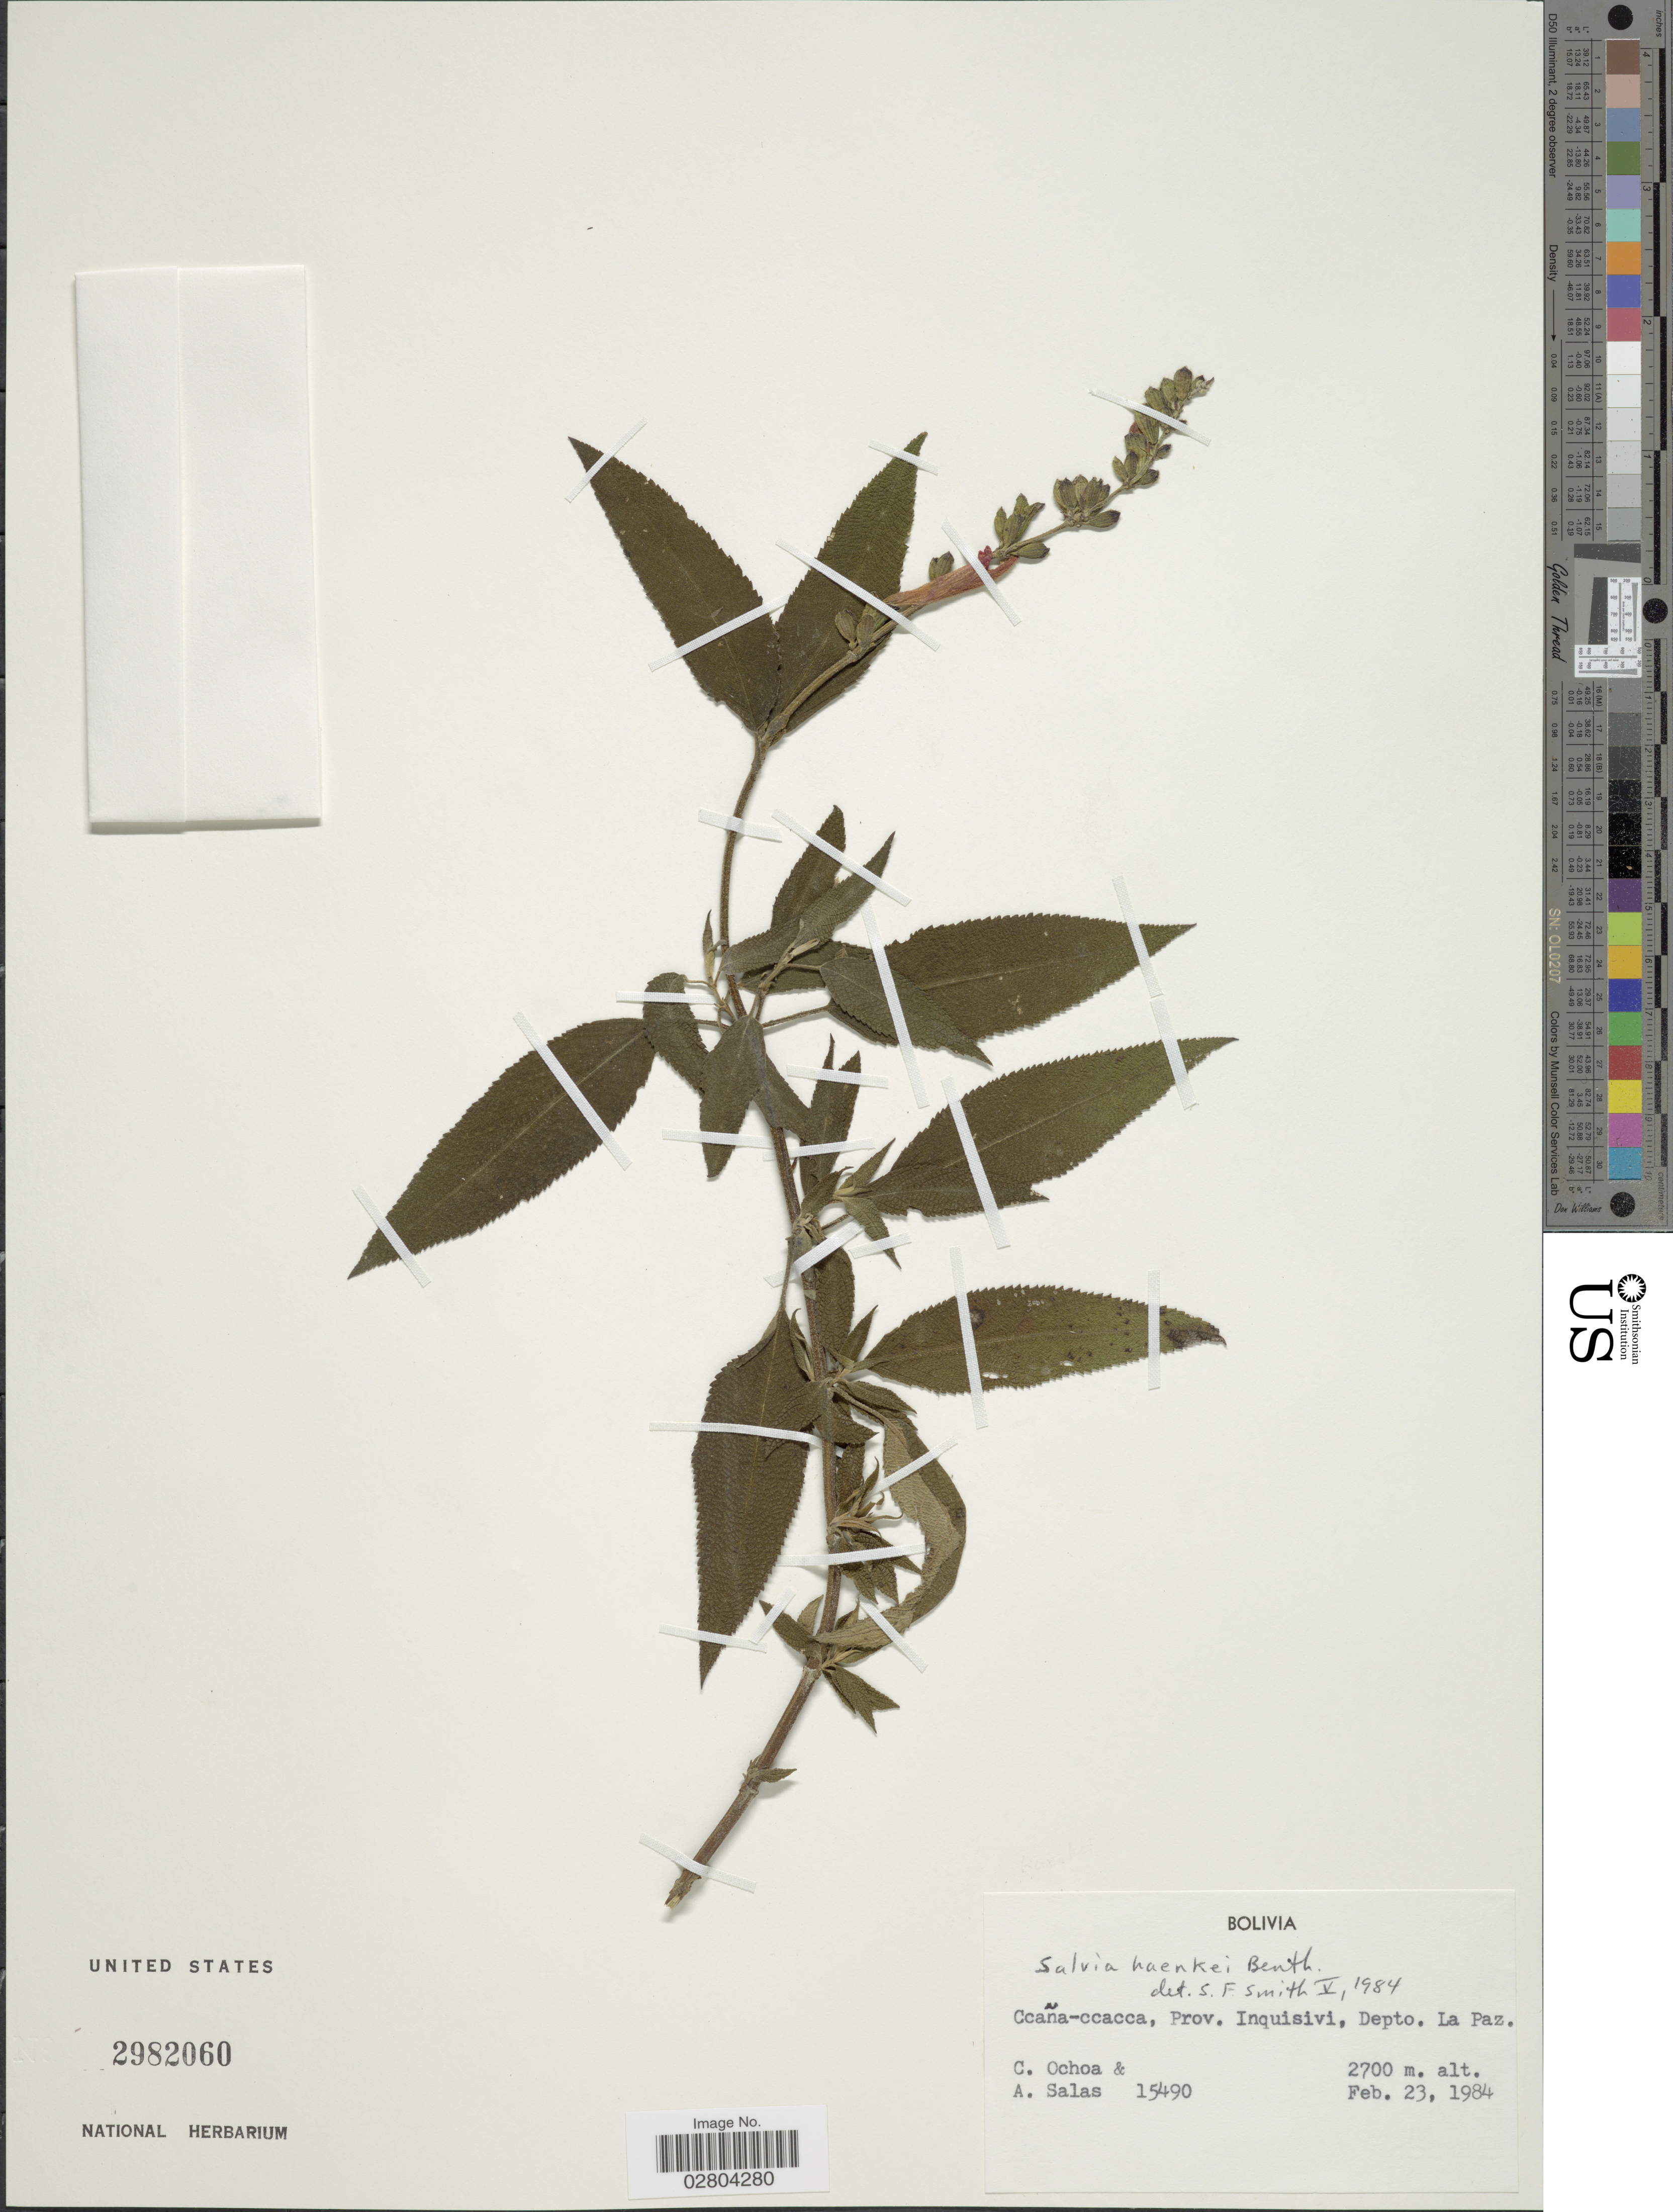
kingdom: Plantae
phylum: Tracheophyta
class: Magnoliopsida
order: Lamiales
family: Lamiaceae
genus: Salvia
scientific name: Salvia haenkei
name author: Benth.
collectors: C. Ochoa & A. Salas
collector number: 15490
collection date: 1984-02-23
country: Bolivia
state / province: La Paz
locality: Ccaña-ccacca, Prov. Inquisivi, Depto. La Paz.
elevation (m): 2700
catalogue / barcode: US 2982060